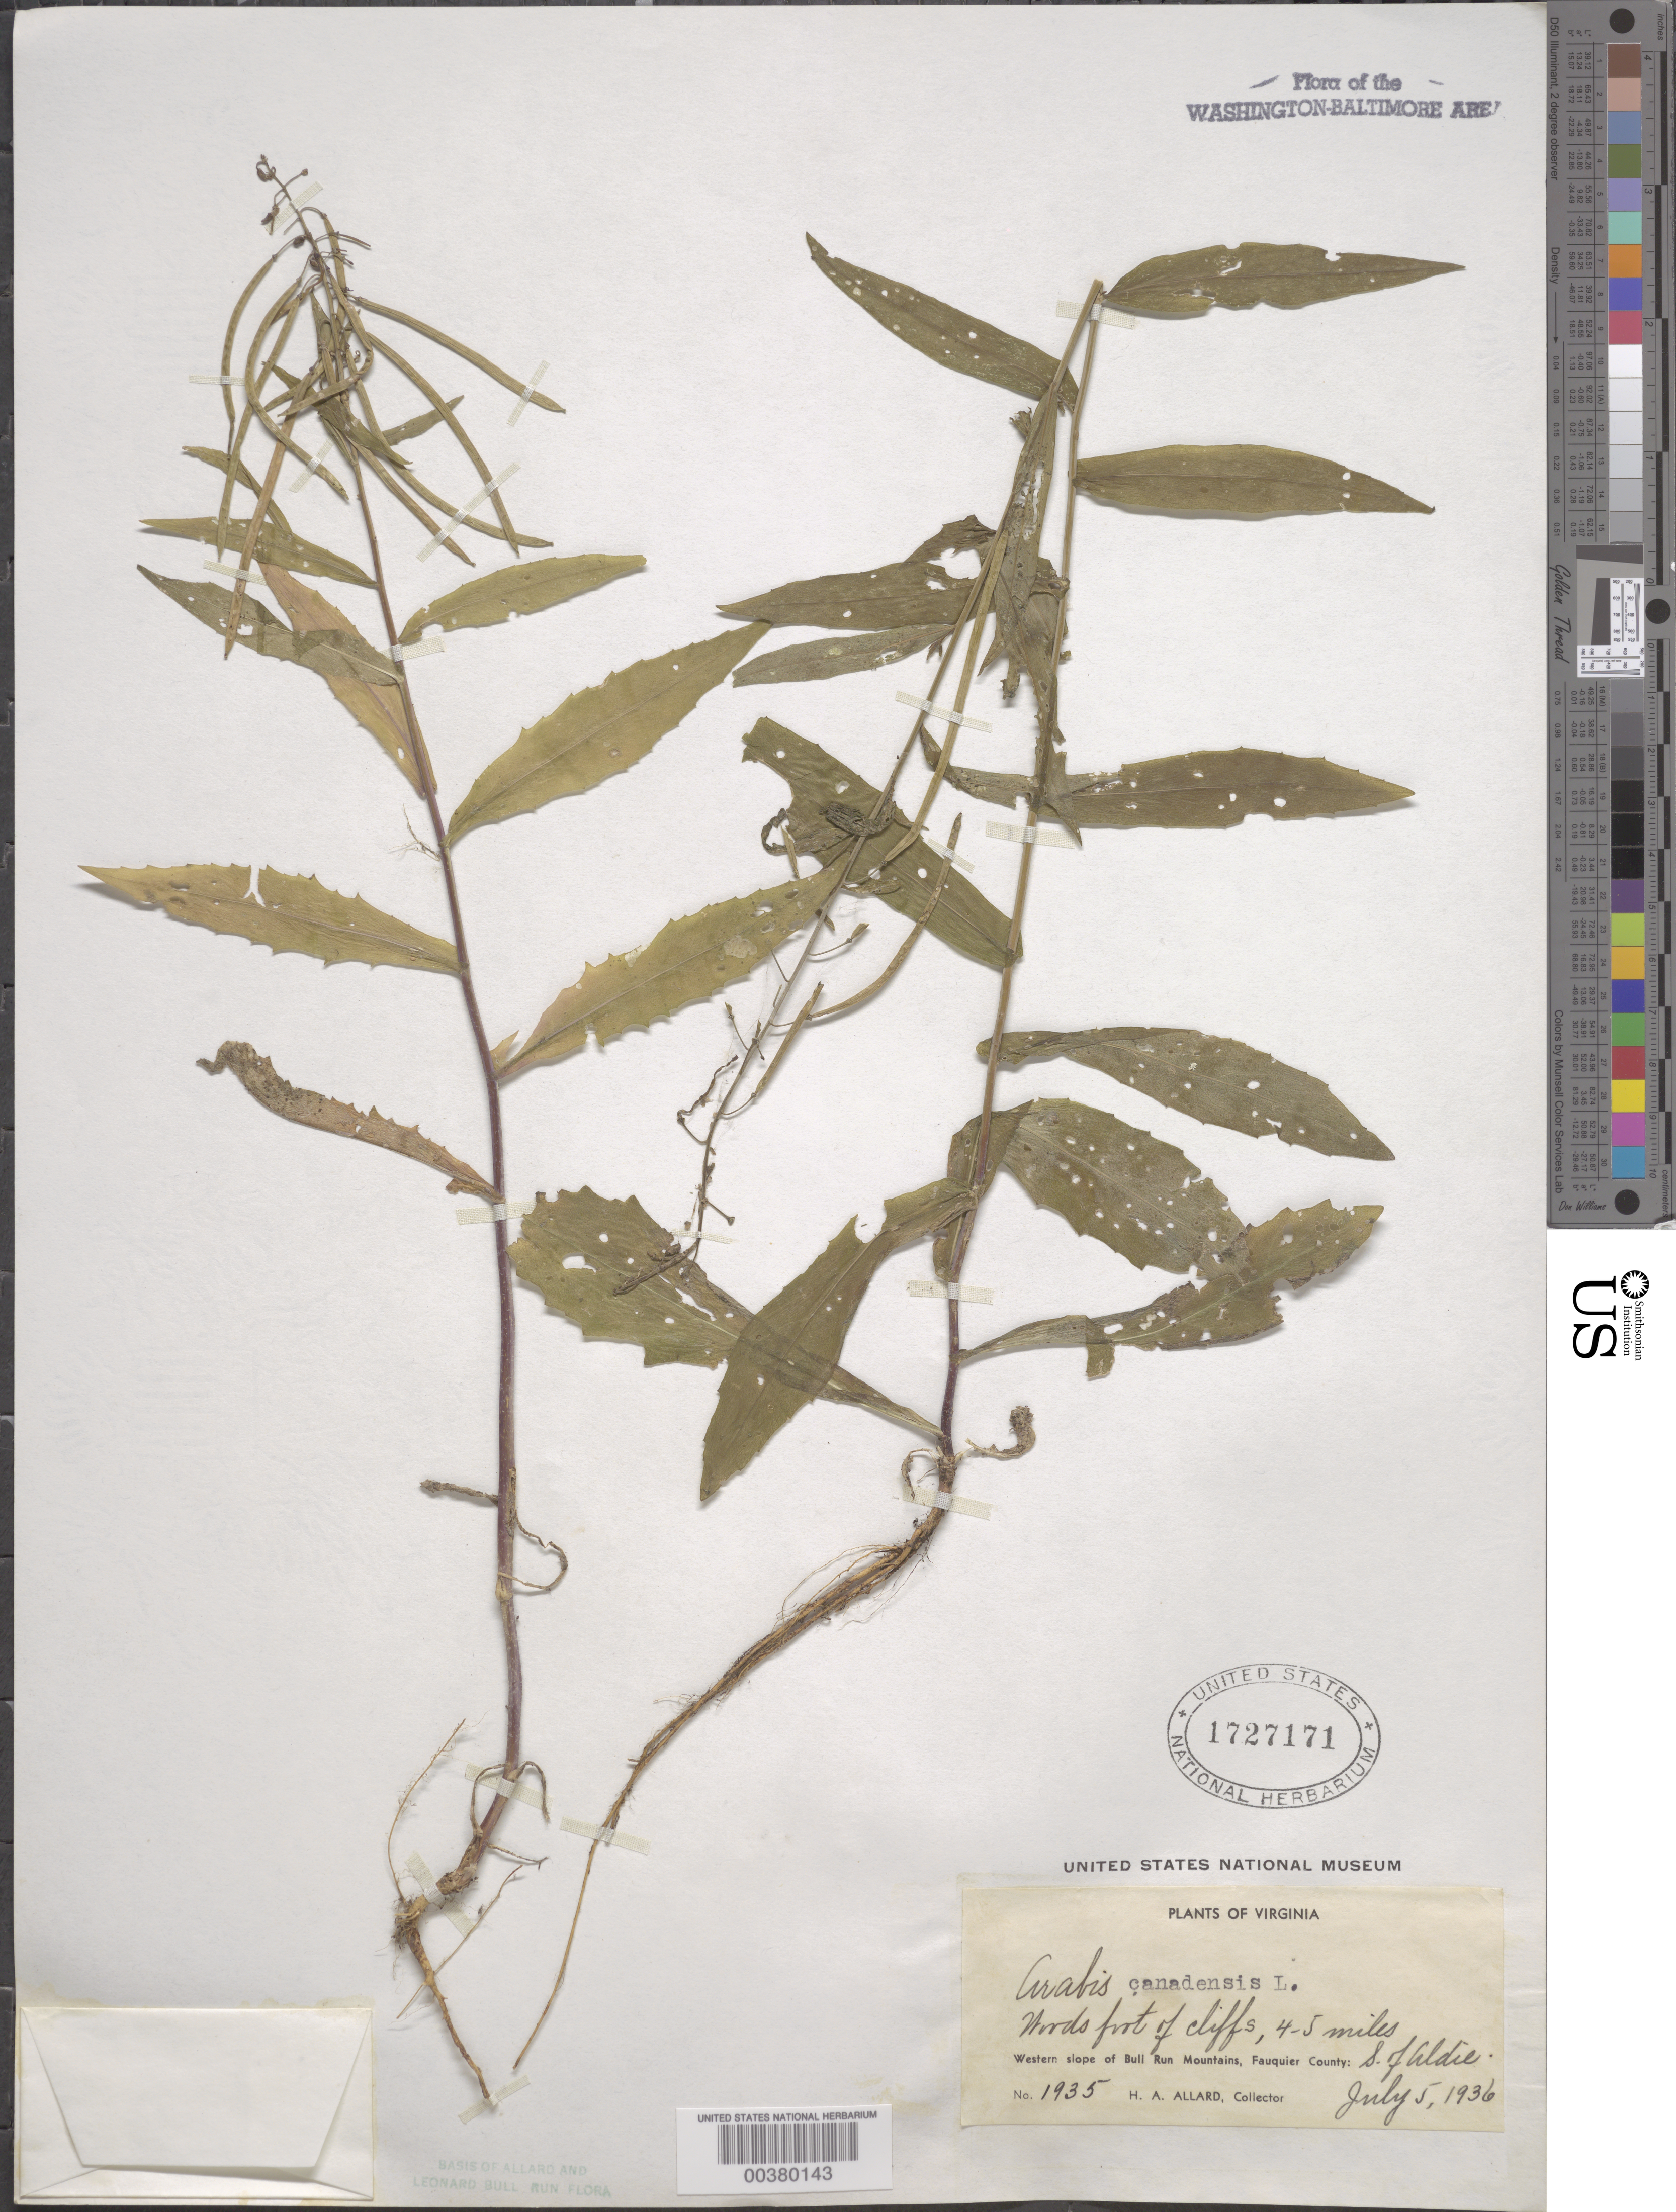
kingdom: Plantae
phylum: Tracheophyta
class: Magnoliopsida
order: Brassicales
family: Brassicaceae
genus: Boechera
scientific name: Boechera canadensis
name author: (L.) Al-Shehbaz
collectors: H. A. Allard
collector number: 1935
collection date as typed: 05 Jul 1936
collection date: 1936-07-05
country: United States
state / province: Virginia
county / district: Fauquier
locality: South of Aldie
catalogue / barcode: US 1727171